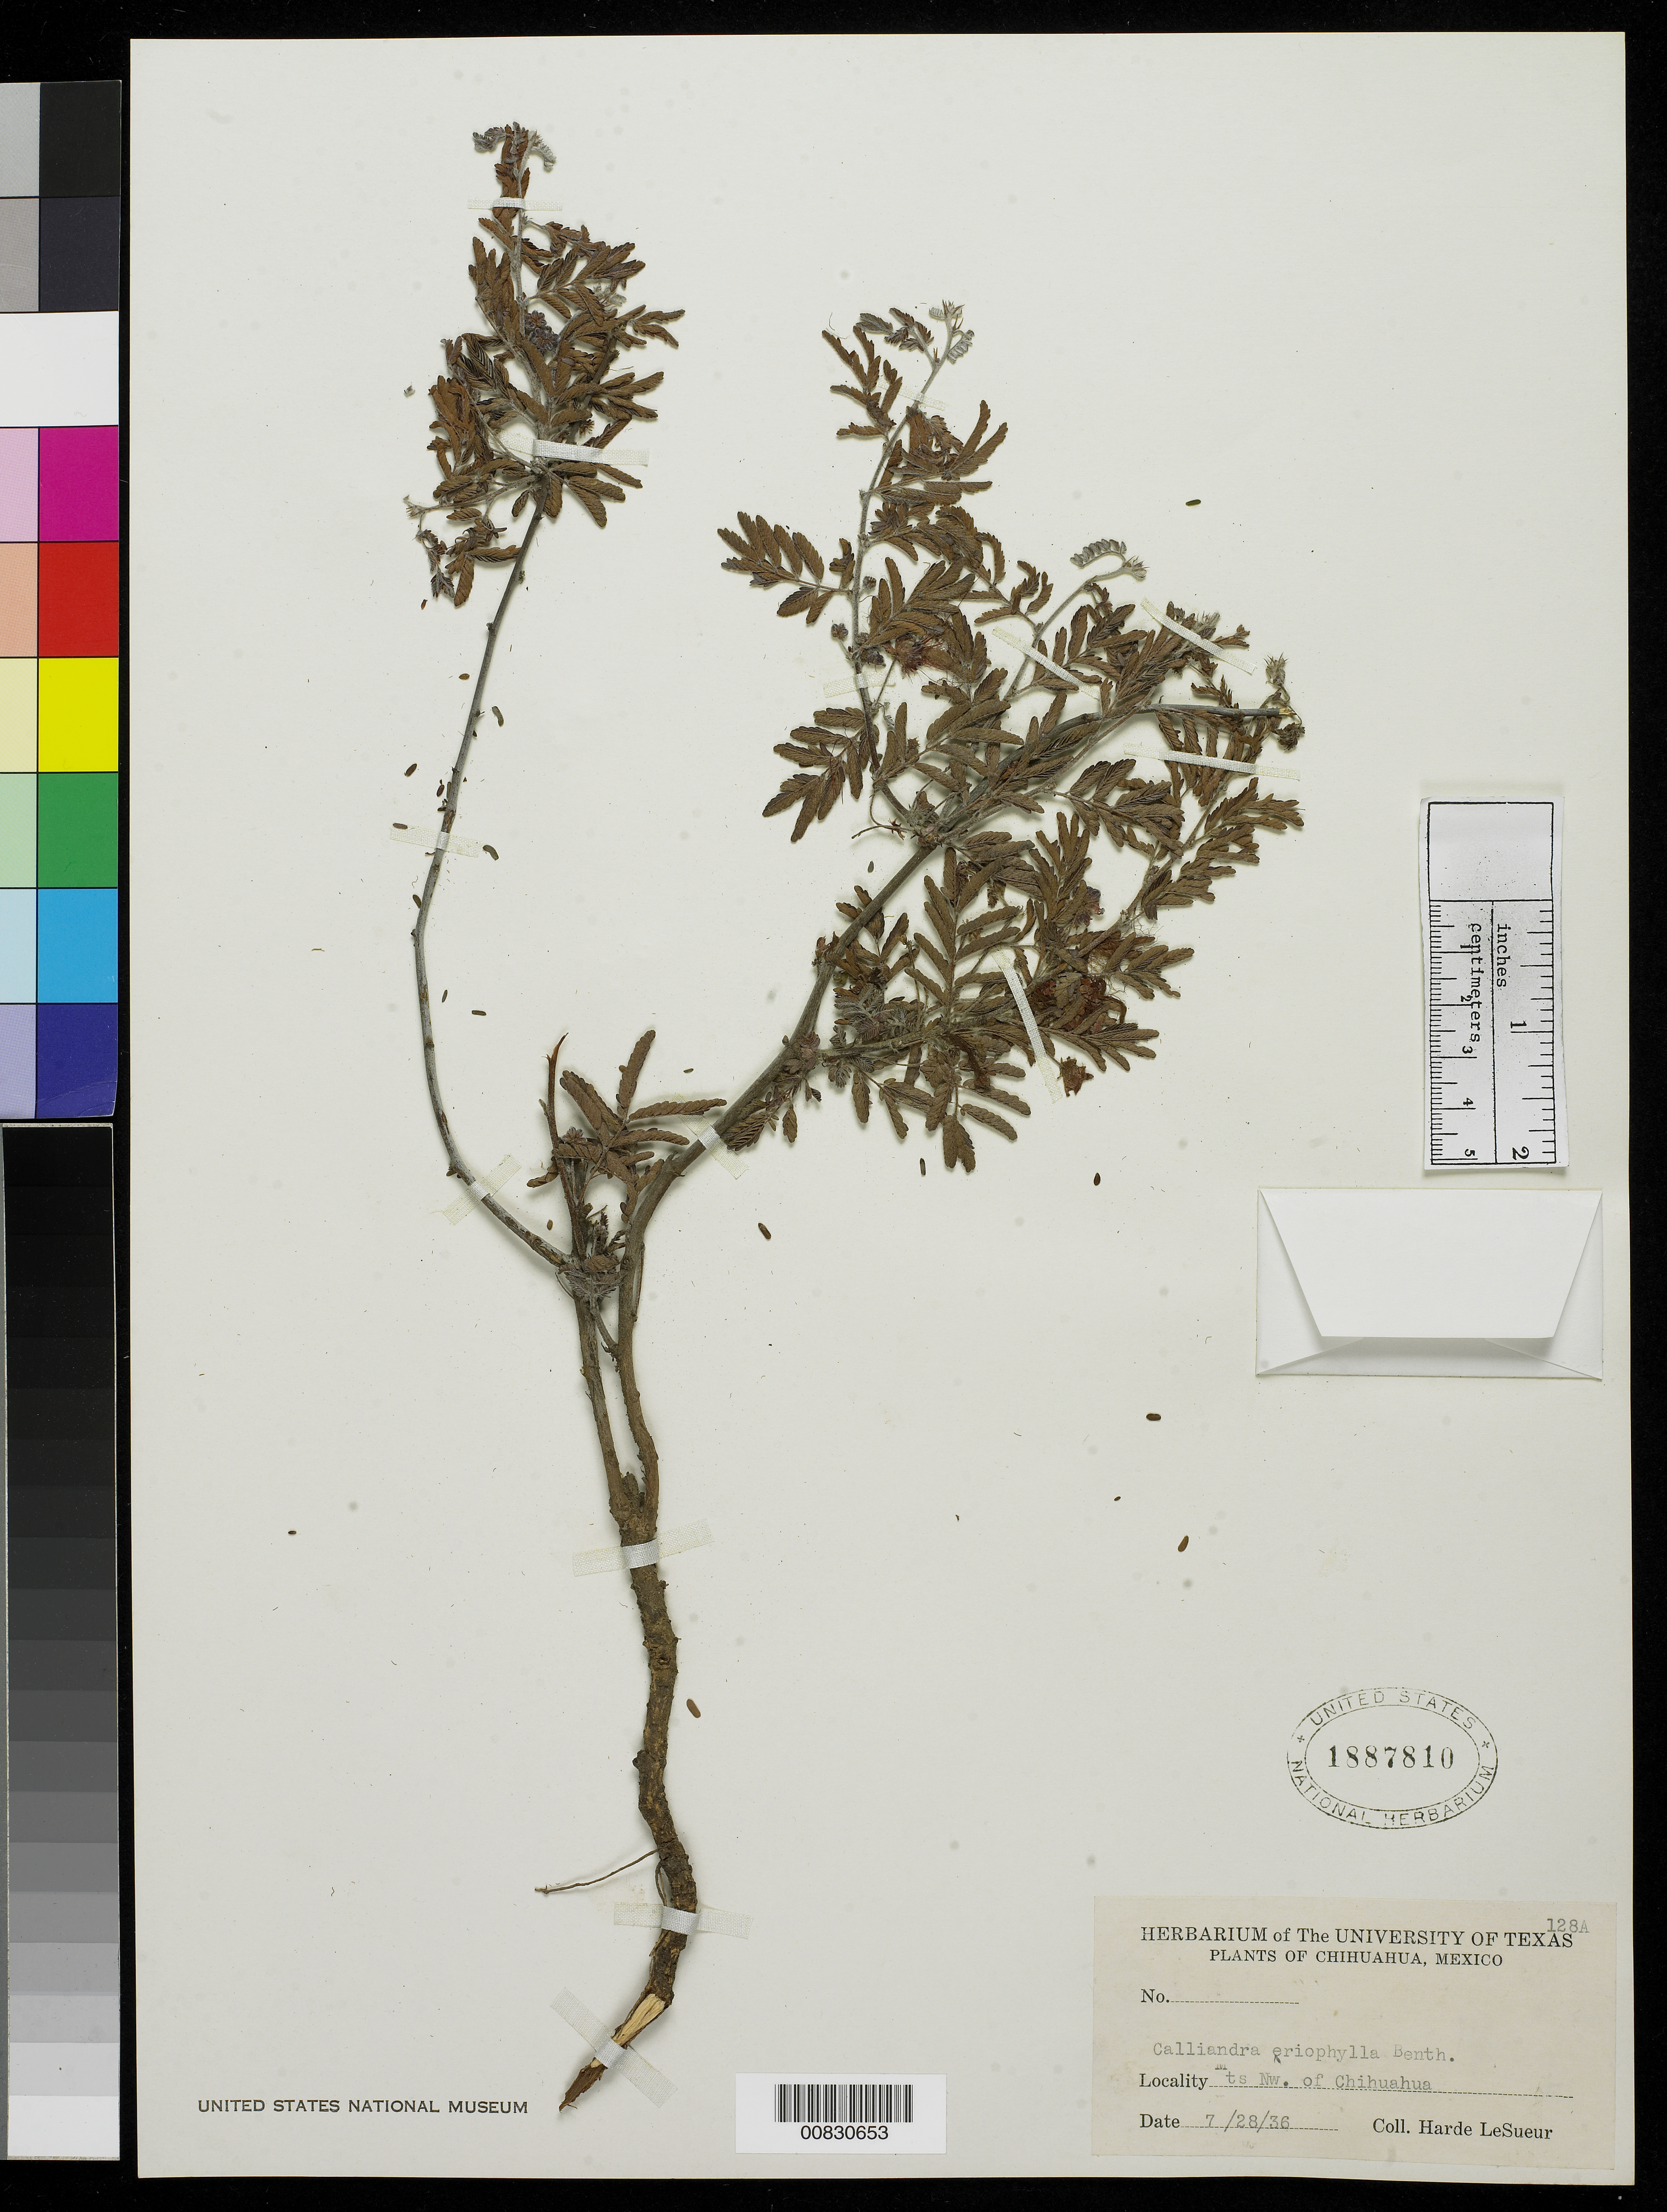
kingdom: Plantae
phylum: Tracheophyta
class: Magnoliopsida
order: Fabales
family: Fabaceae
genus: Calliandra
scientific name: Calliandra eriophylla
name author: Benth.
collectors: D. H. LeSueur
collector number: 128A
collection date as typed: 28 Jul 1936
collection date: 1936-07-28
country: Mexico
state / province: Chihuahua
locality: Mts. NW of Chihuahua.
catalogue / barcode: US 1887810